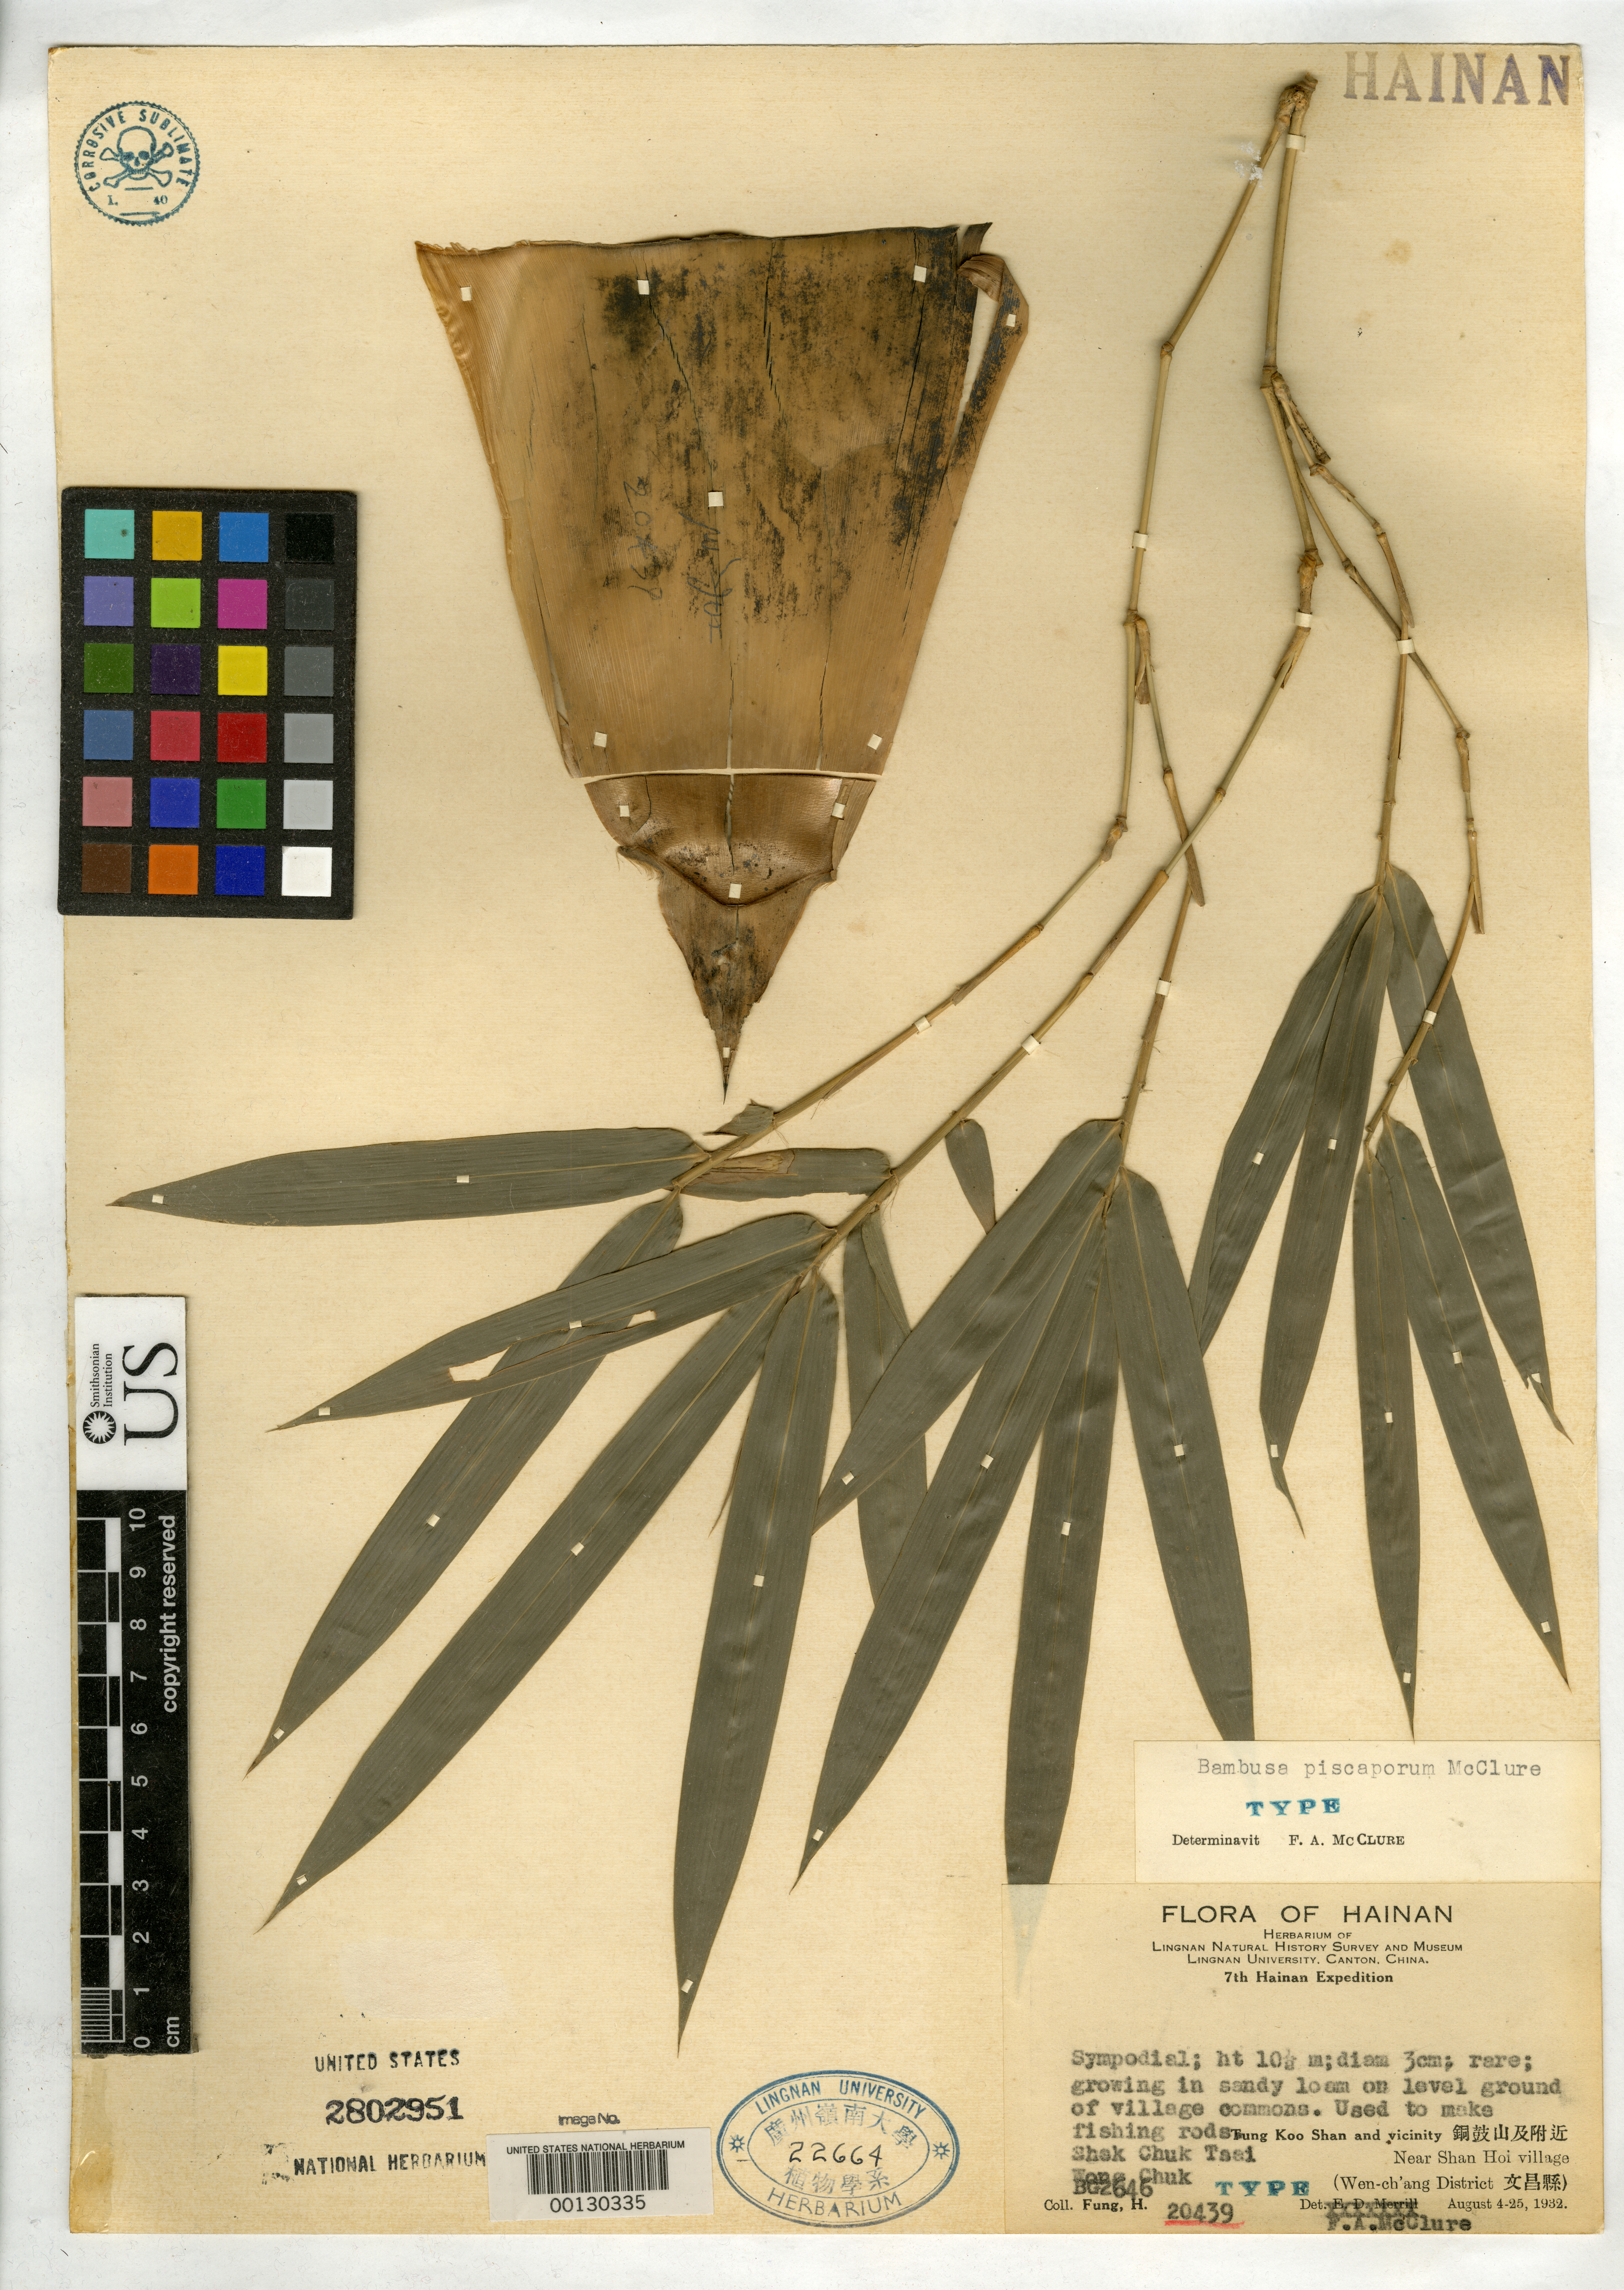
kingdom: Plantae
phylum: Tracheophyta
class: Liliopsida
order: Poales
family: Poaceae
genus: Bambusa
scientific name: Bambusa piscatorum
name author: McClure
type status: Holotype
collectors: H. L. Fung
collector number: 20439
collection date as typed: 20 Aug 1932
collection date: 1932-08-20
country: China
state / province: Hainan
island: Hainan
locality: T'ung koo Shan, near Shan Hoi Village.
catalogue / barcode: US 2802951